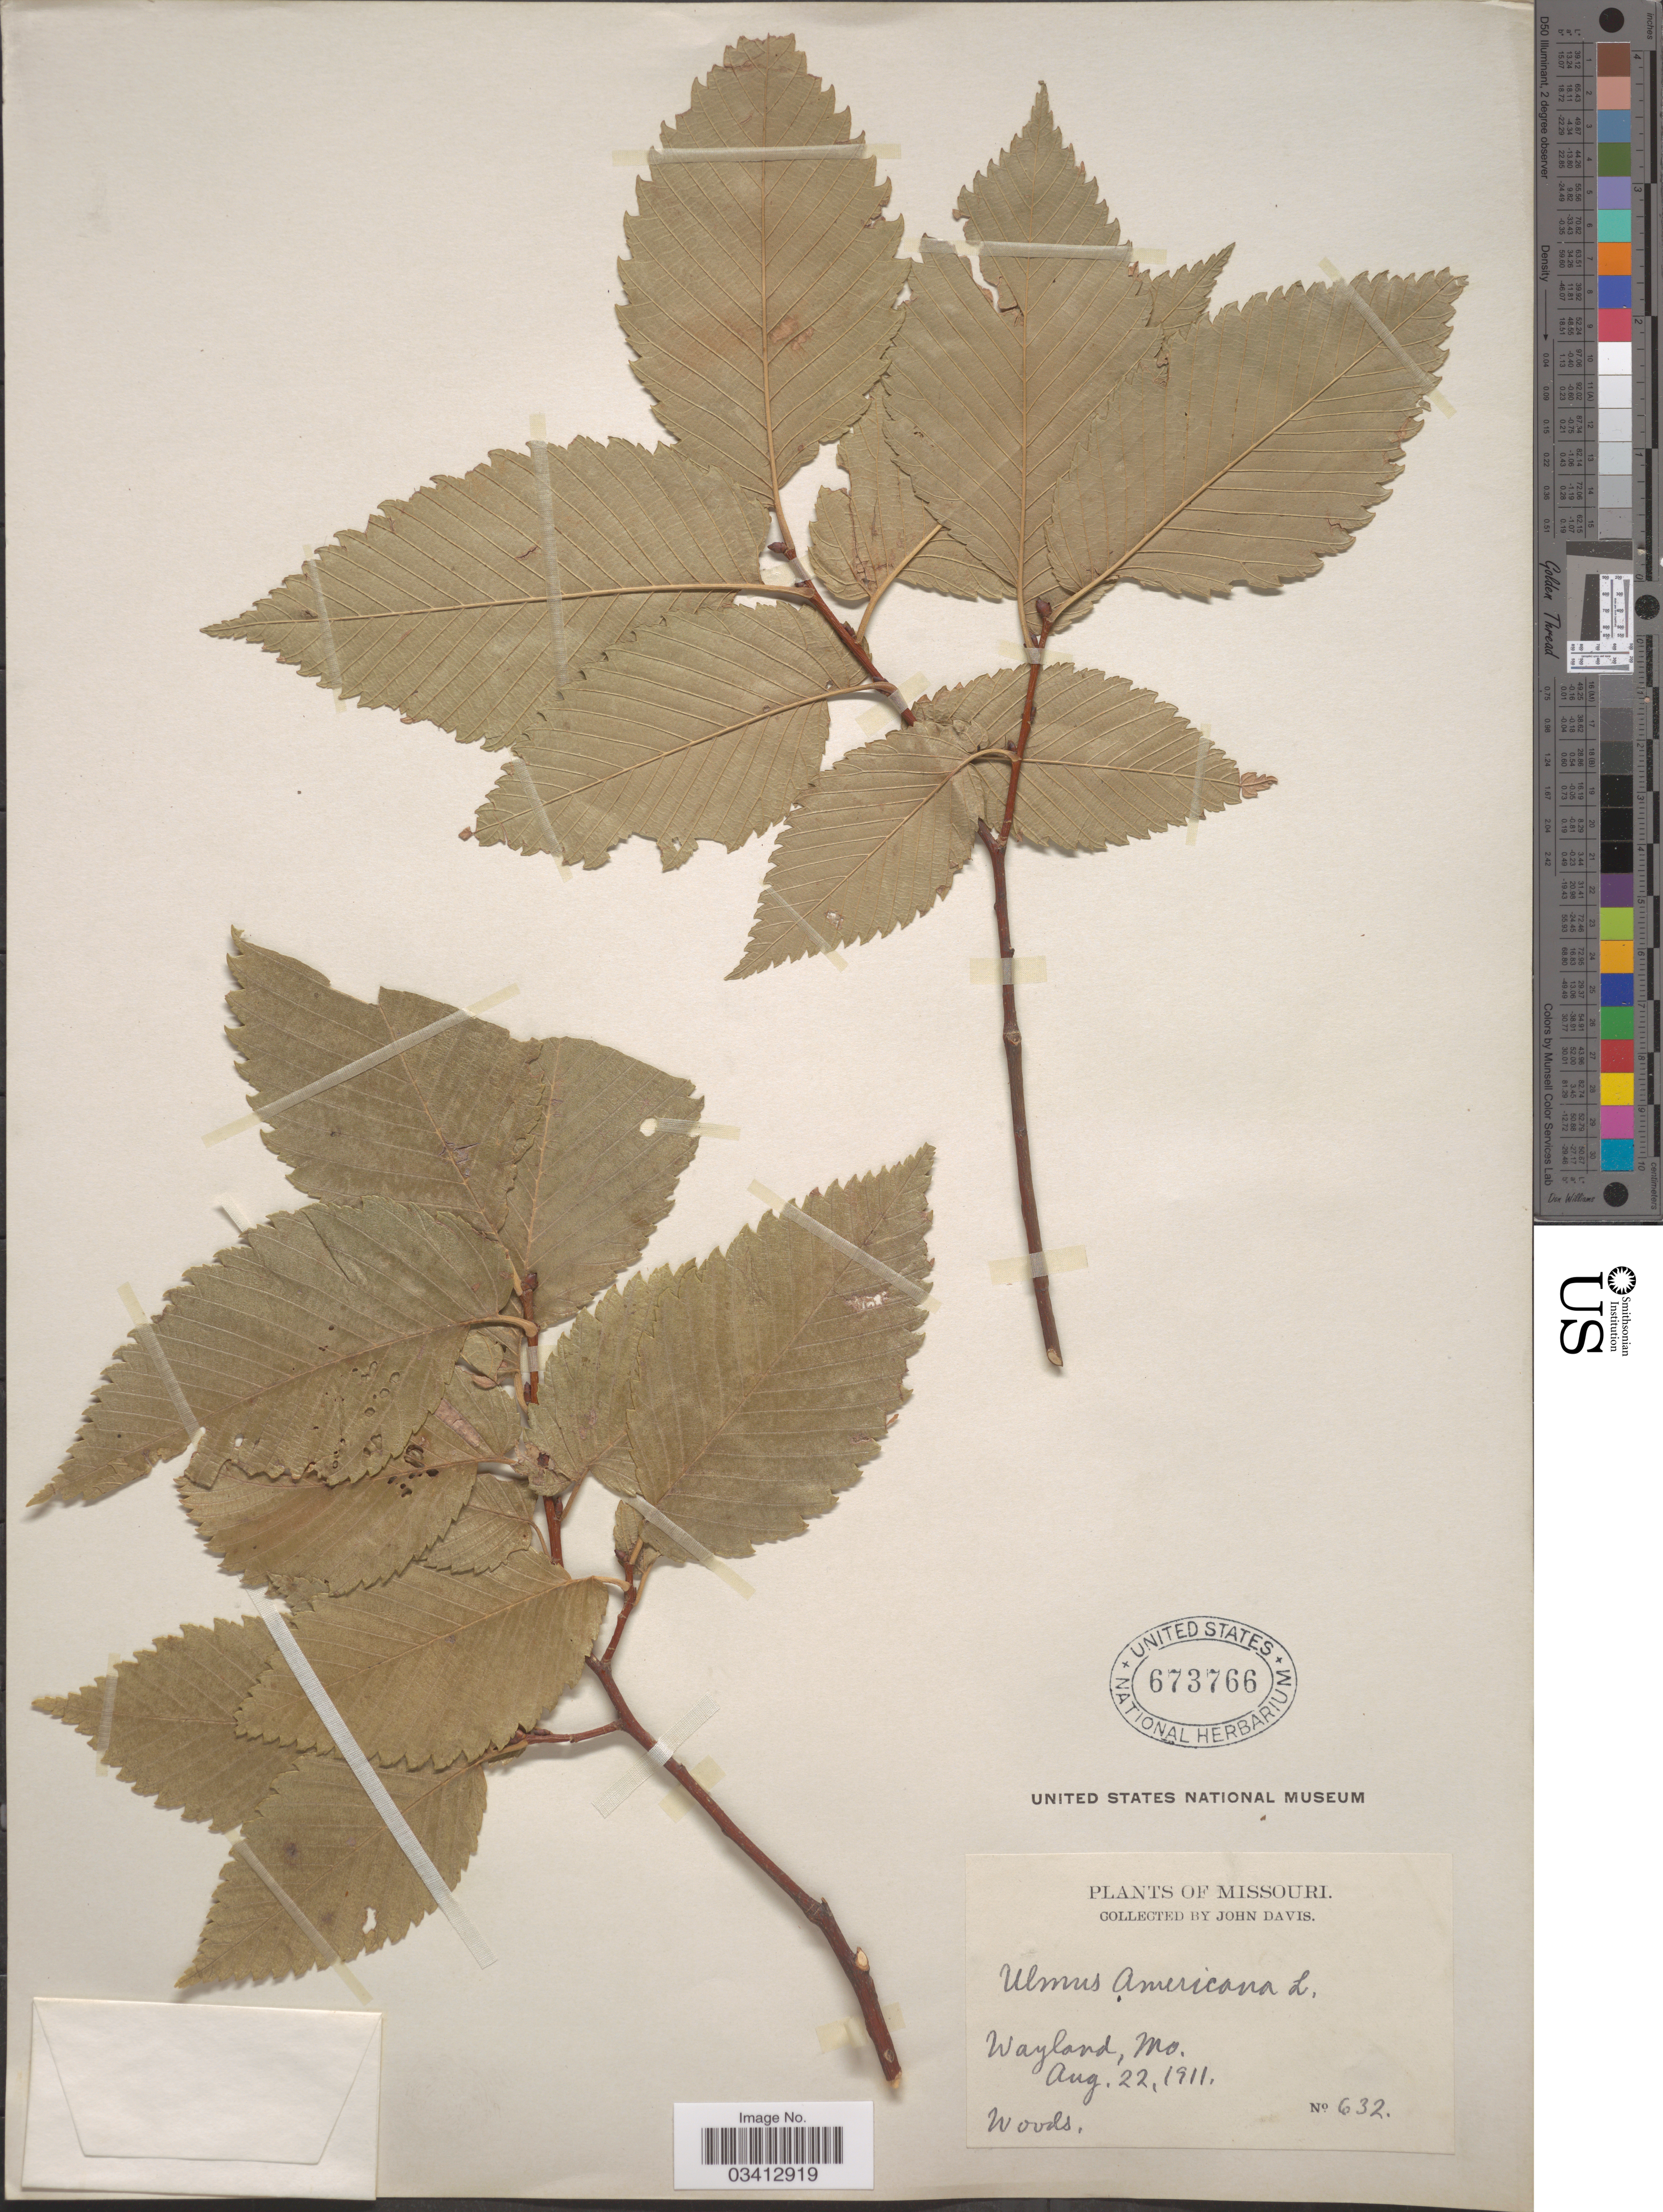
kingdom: Plantae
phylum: Tracheophyta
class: Magnoliopsida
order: Rosales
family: Ulmaceae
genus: Ulmus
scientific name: Ulmus americana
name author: L.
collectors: J. Davis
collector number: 632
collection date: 1911-08-22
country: United States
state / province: Missouri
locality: Wayland.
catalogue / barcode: US 673766